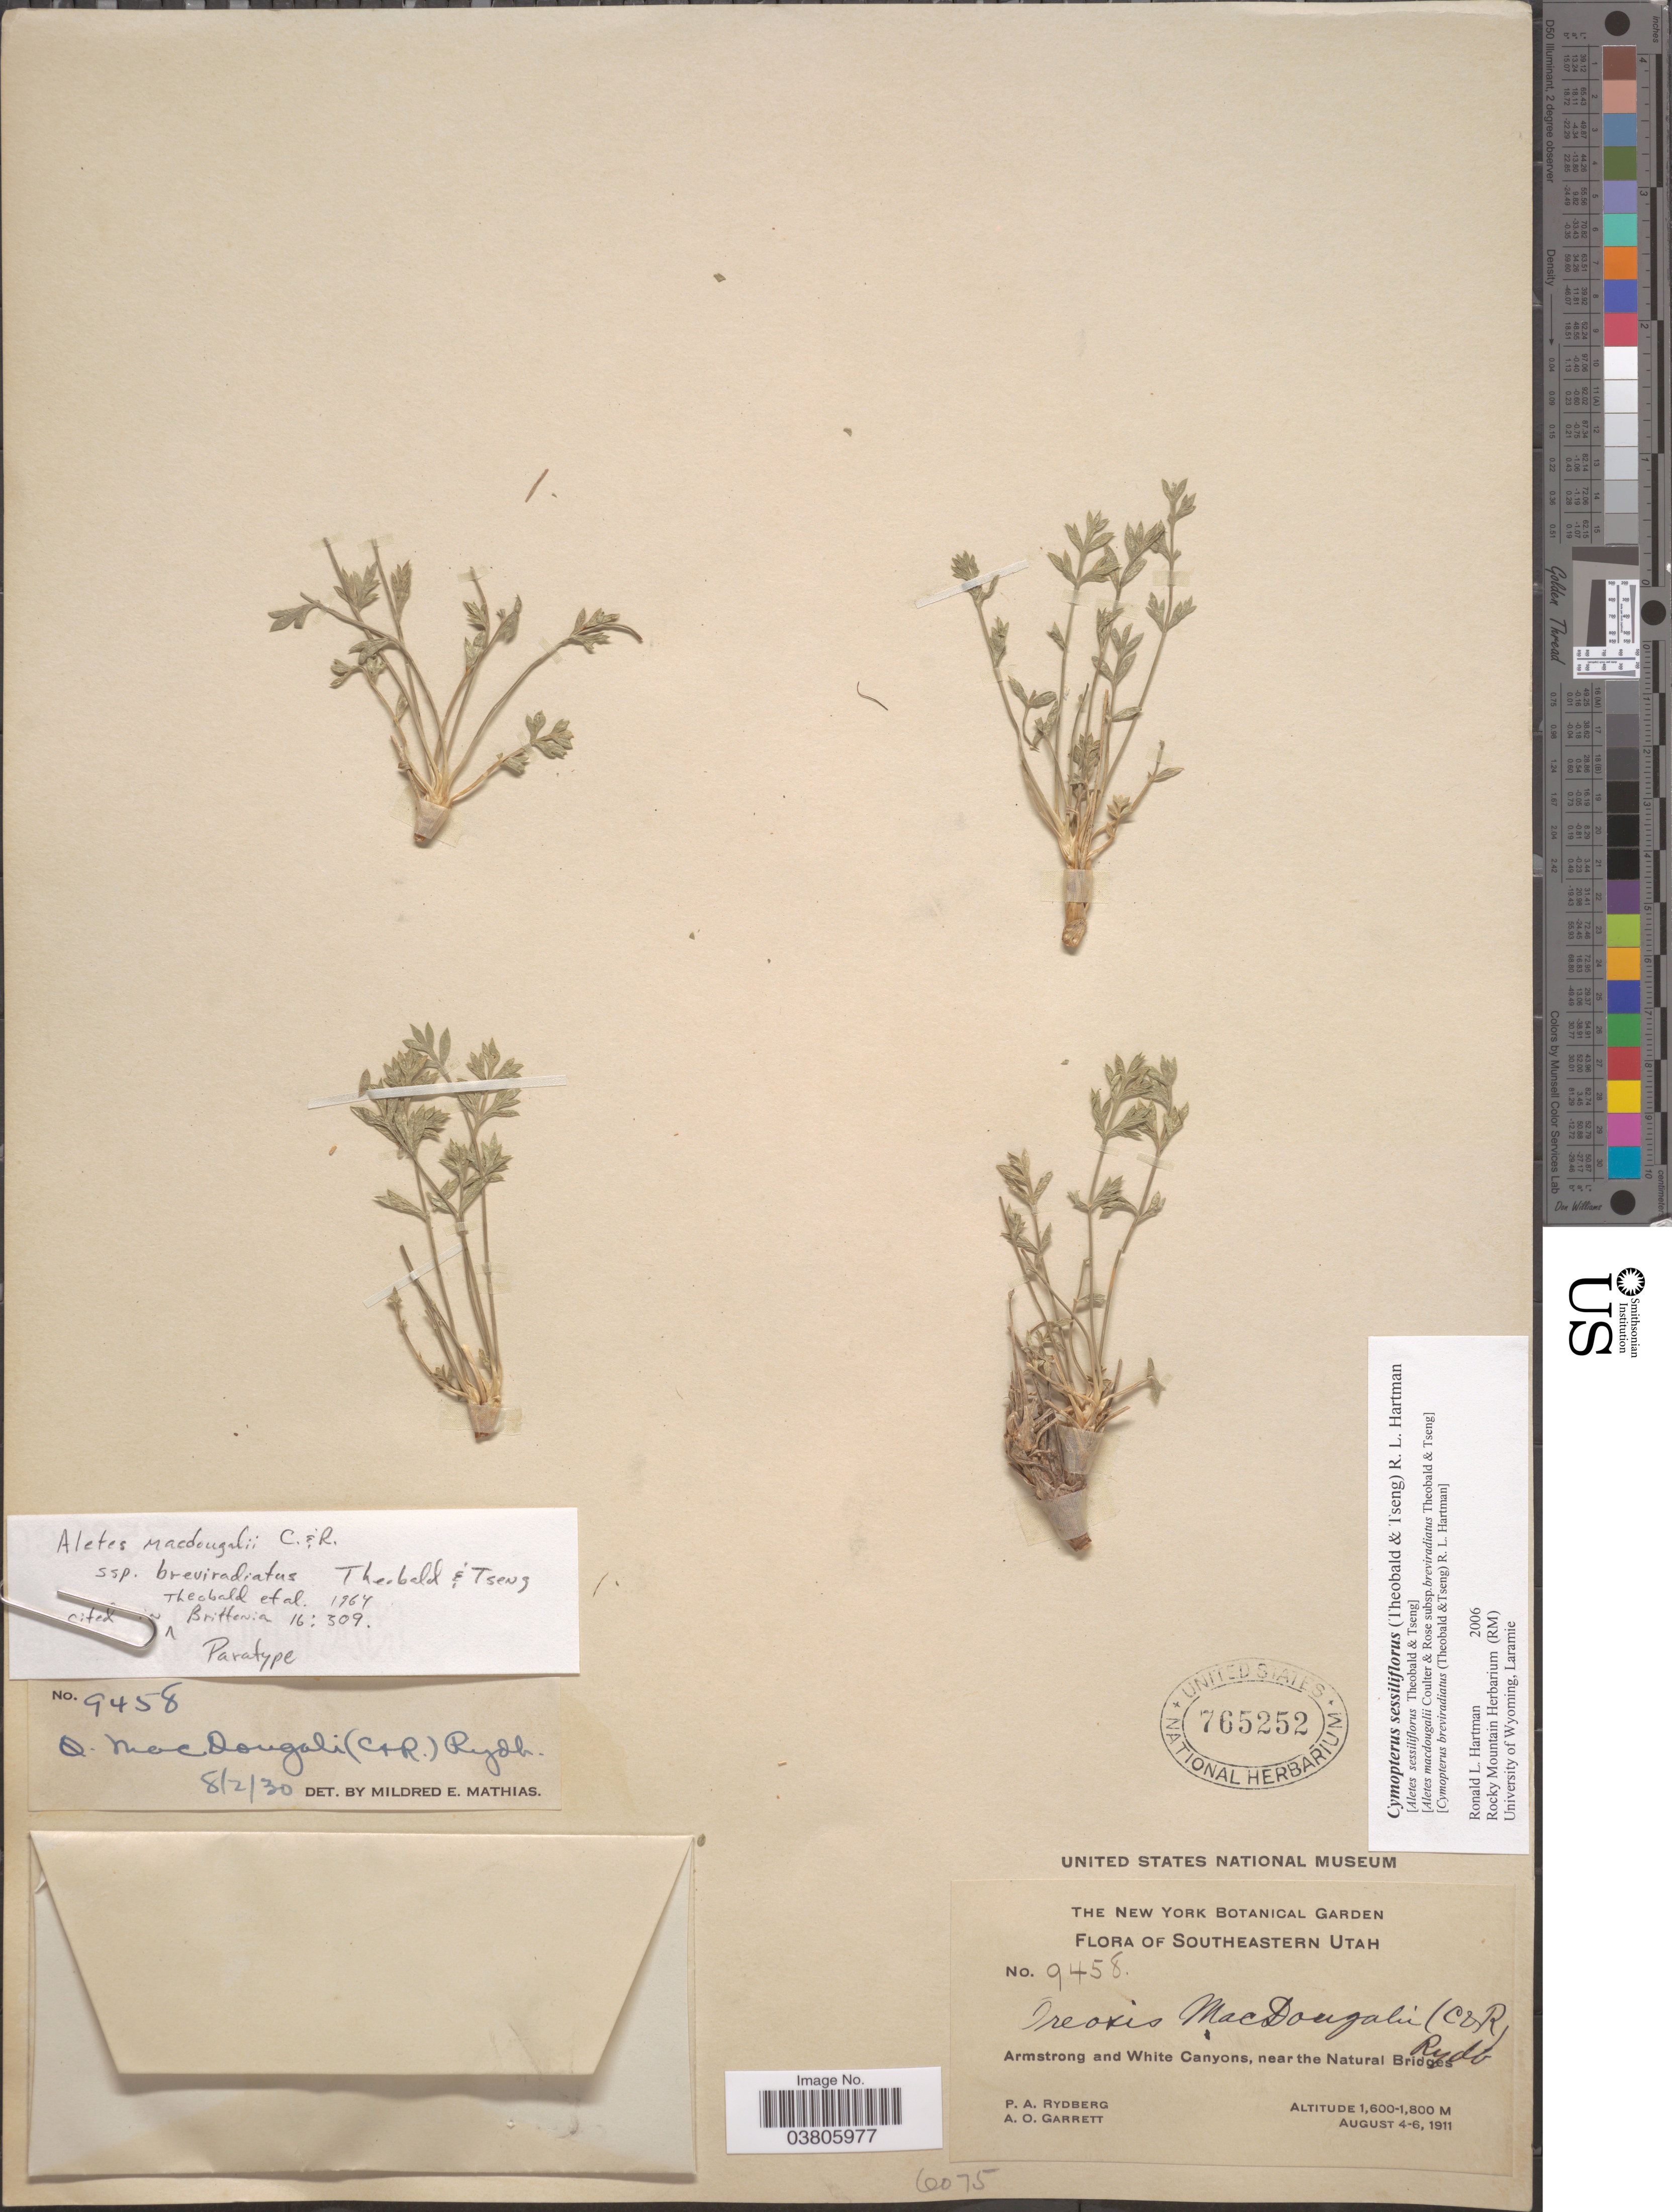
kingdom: Plantae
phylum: Tracheophyta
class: Magnoliopsida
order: Apiales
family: Apiaceae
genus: Cymopterus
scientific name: Cymopterus sessiliflorus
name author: (W.L. Theob. & C.C. Tseng) R.L. Hartm.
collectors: P. A. Rydberg & A. O. Garrett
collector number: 9458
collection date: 1911-08-04/1911-08-06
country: United States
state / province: Utah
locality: Southeastern Utah. Armstrong and White Canyons, near the Natural Bridges.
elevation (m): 1600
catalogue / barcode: US 765252